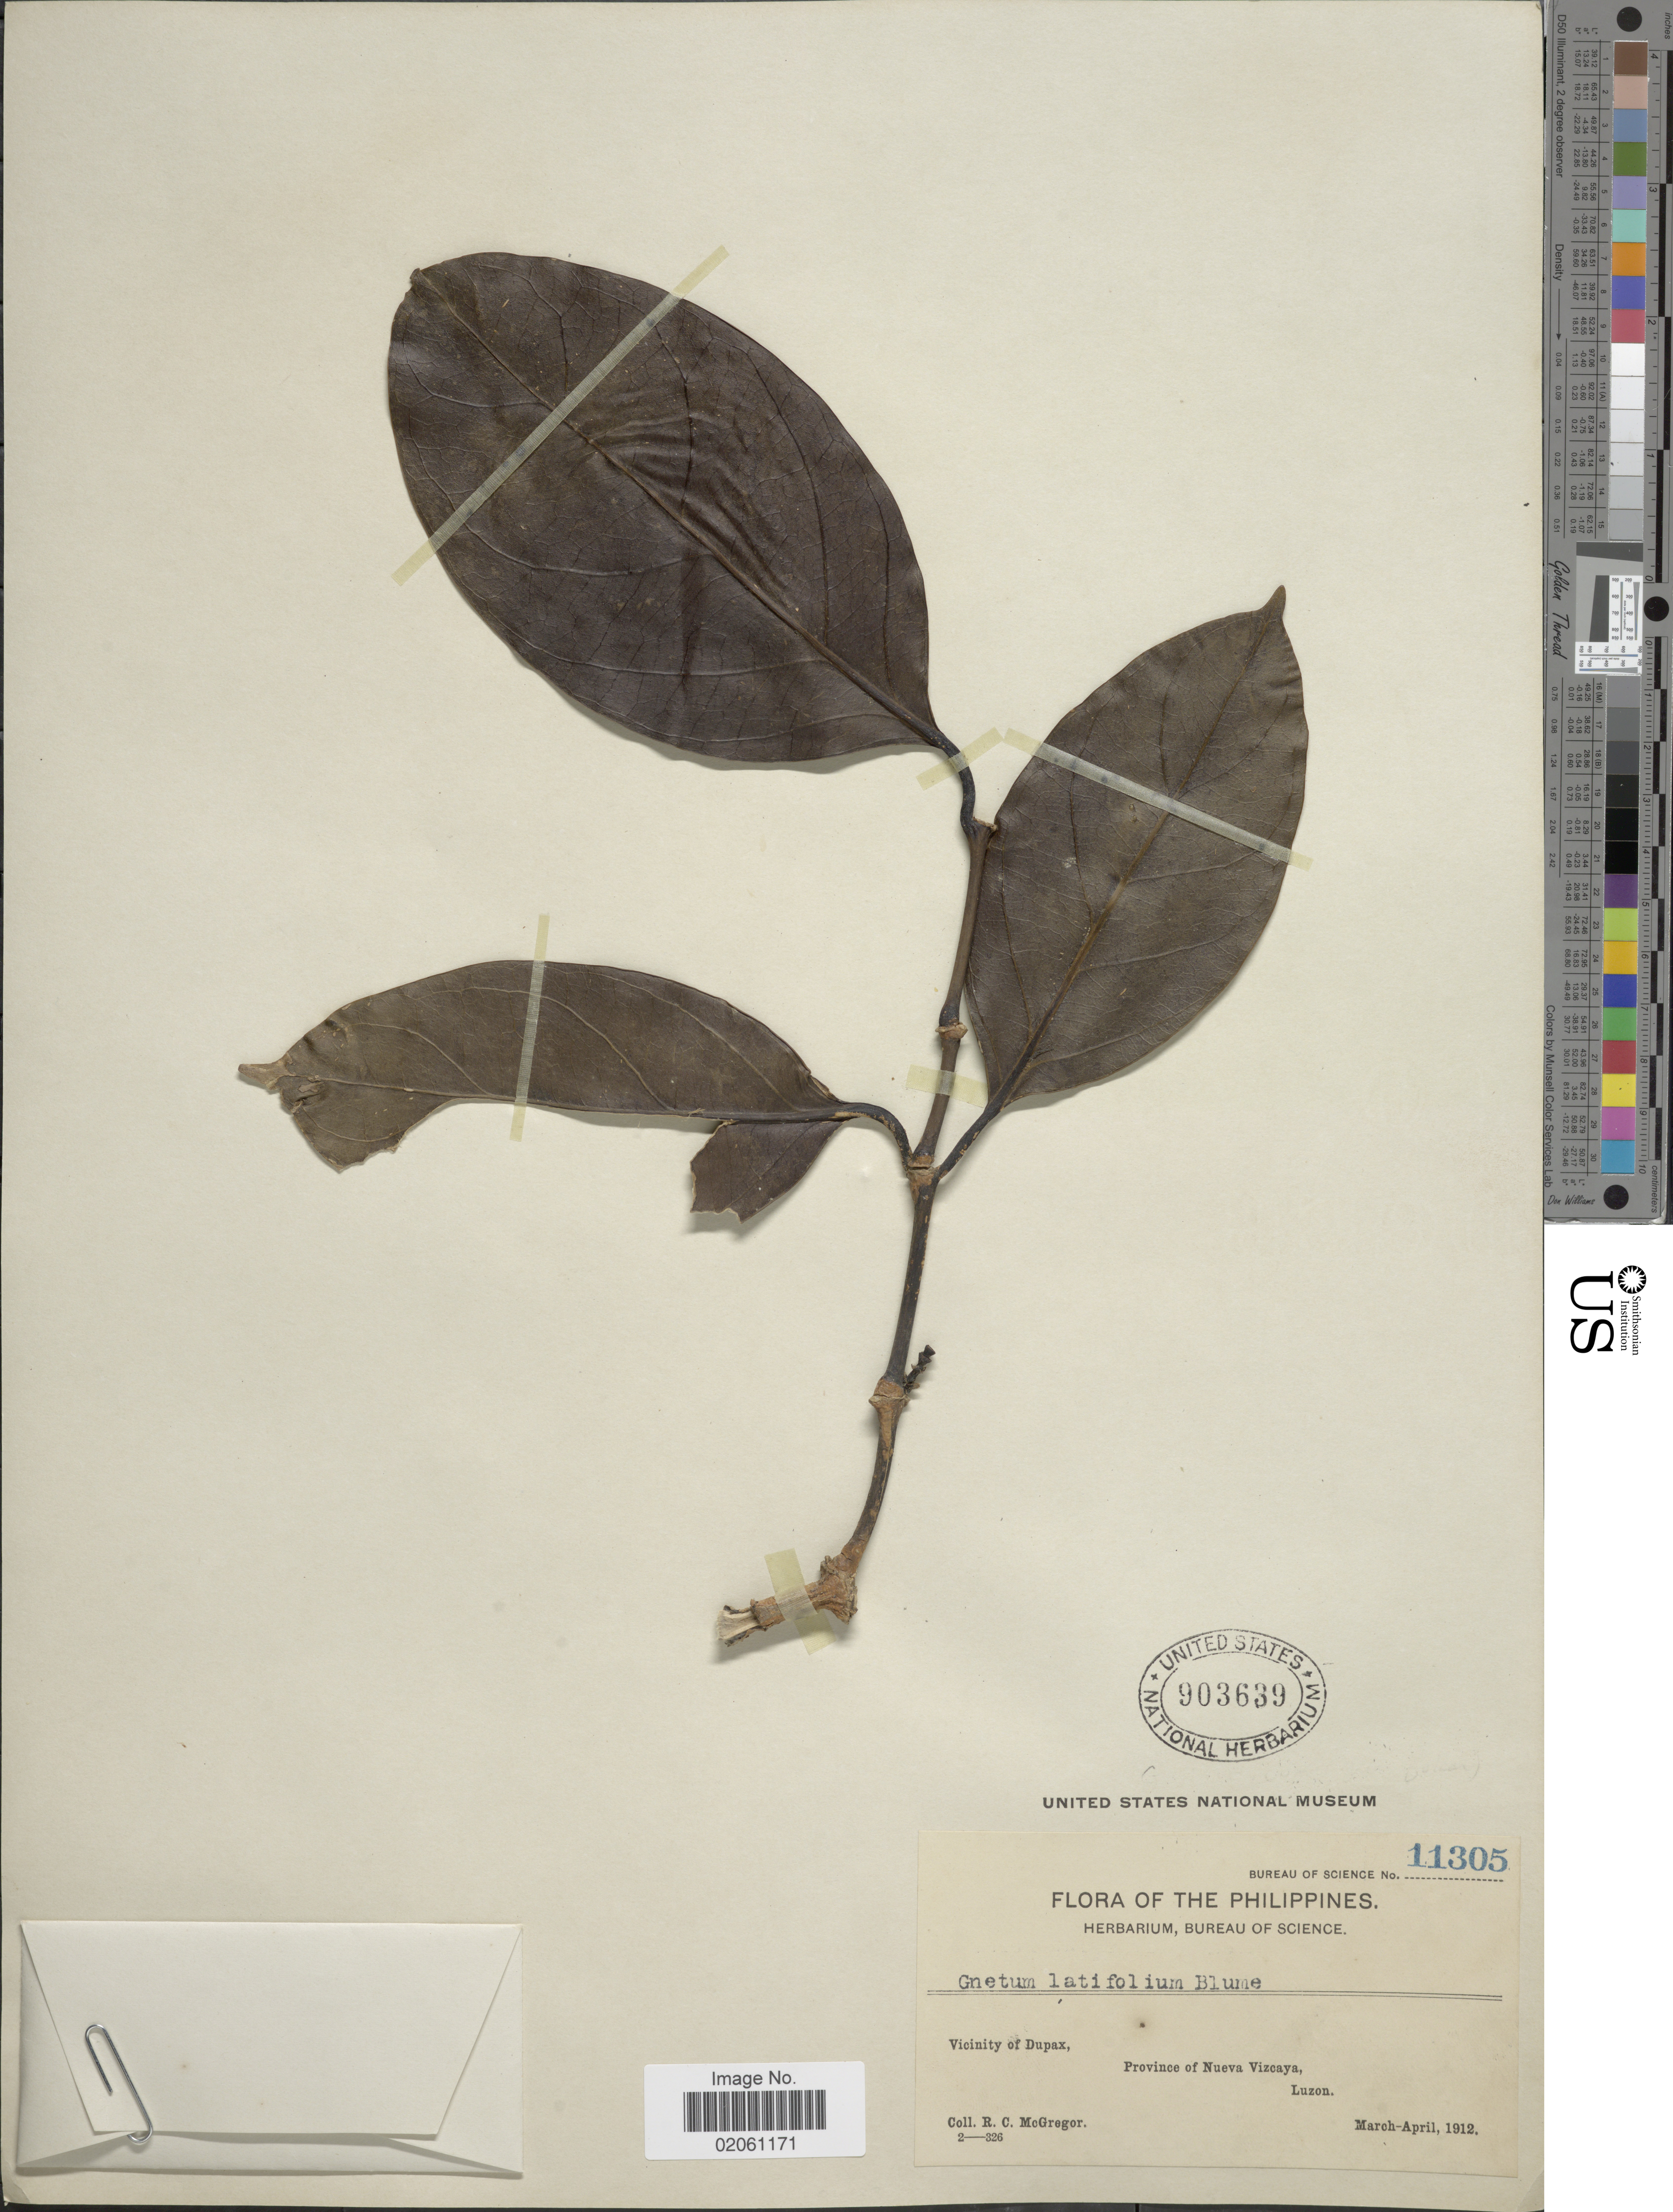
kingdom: Plantae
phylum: Tracheophyta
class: Gnetopsida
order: Gnetales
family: Gnetaceae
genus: Gnetum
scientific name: Gnetum indicum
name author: (Lour.) Merr.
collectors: R. C. McGregor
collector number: Bureau of Science 11305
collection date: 1912-03/1912-04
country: Philippines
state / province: Cagayan Valley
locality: Vicinity of Dupax, Province of Nueva Vizcaya. Luzon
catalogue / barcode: US 903639